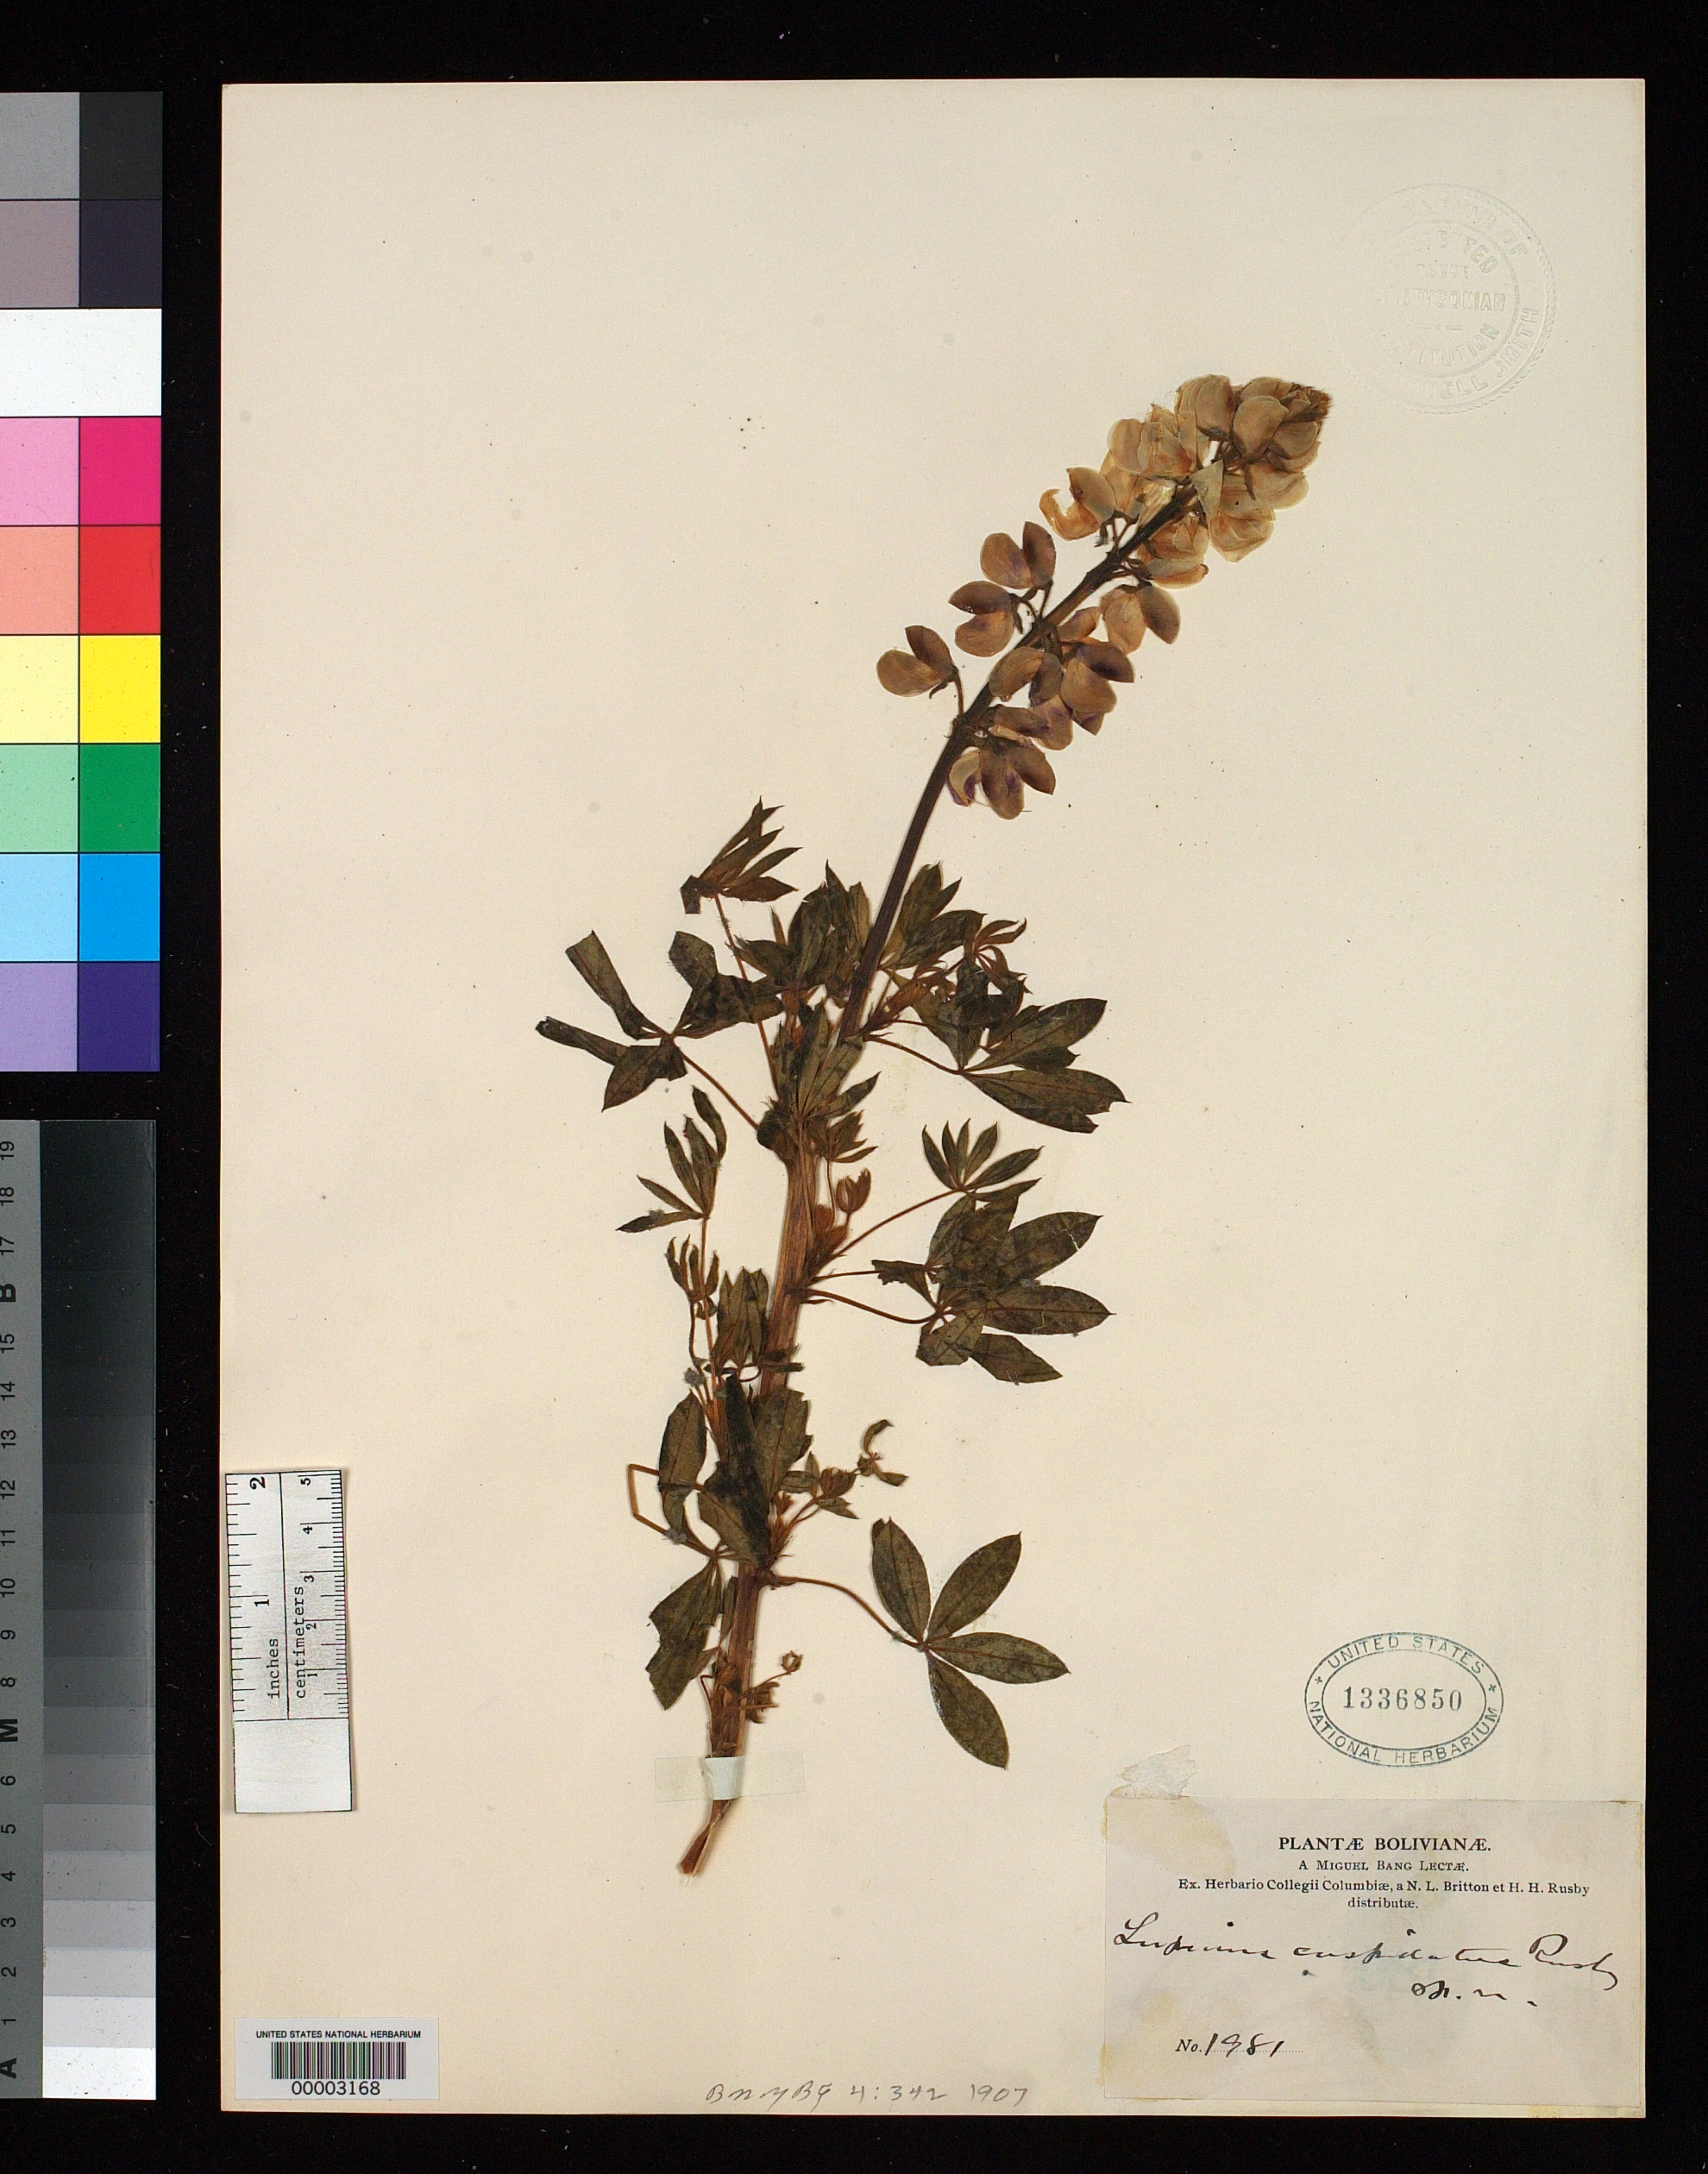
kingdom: Plantae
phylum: Tracheophyta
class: Magnoliopsida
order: Fabales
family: Fabaceae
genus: Lupinus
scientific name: Lupinus cuspidatus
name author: Rusby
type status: Isotype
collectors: M. Bang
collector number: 1981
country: Bolivia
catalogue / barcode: US 1336850